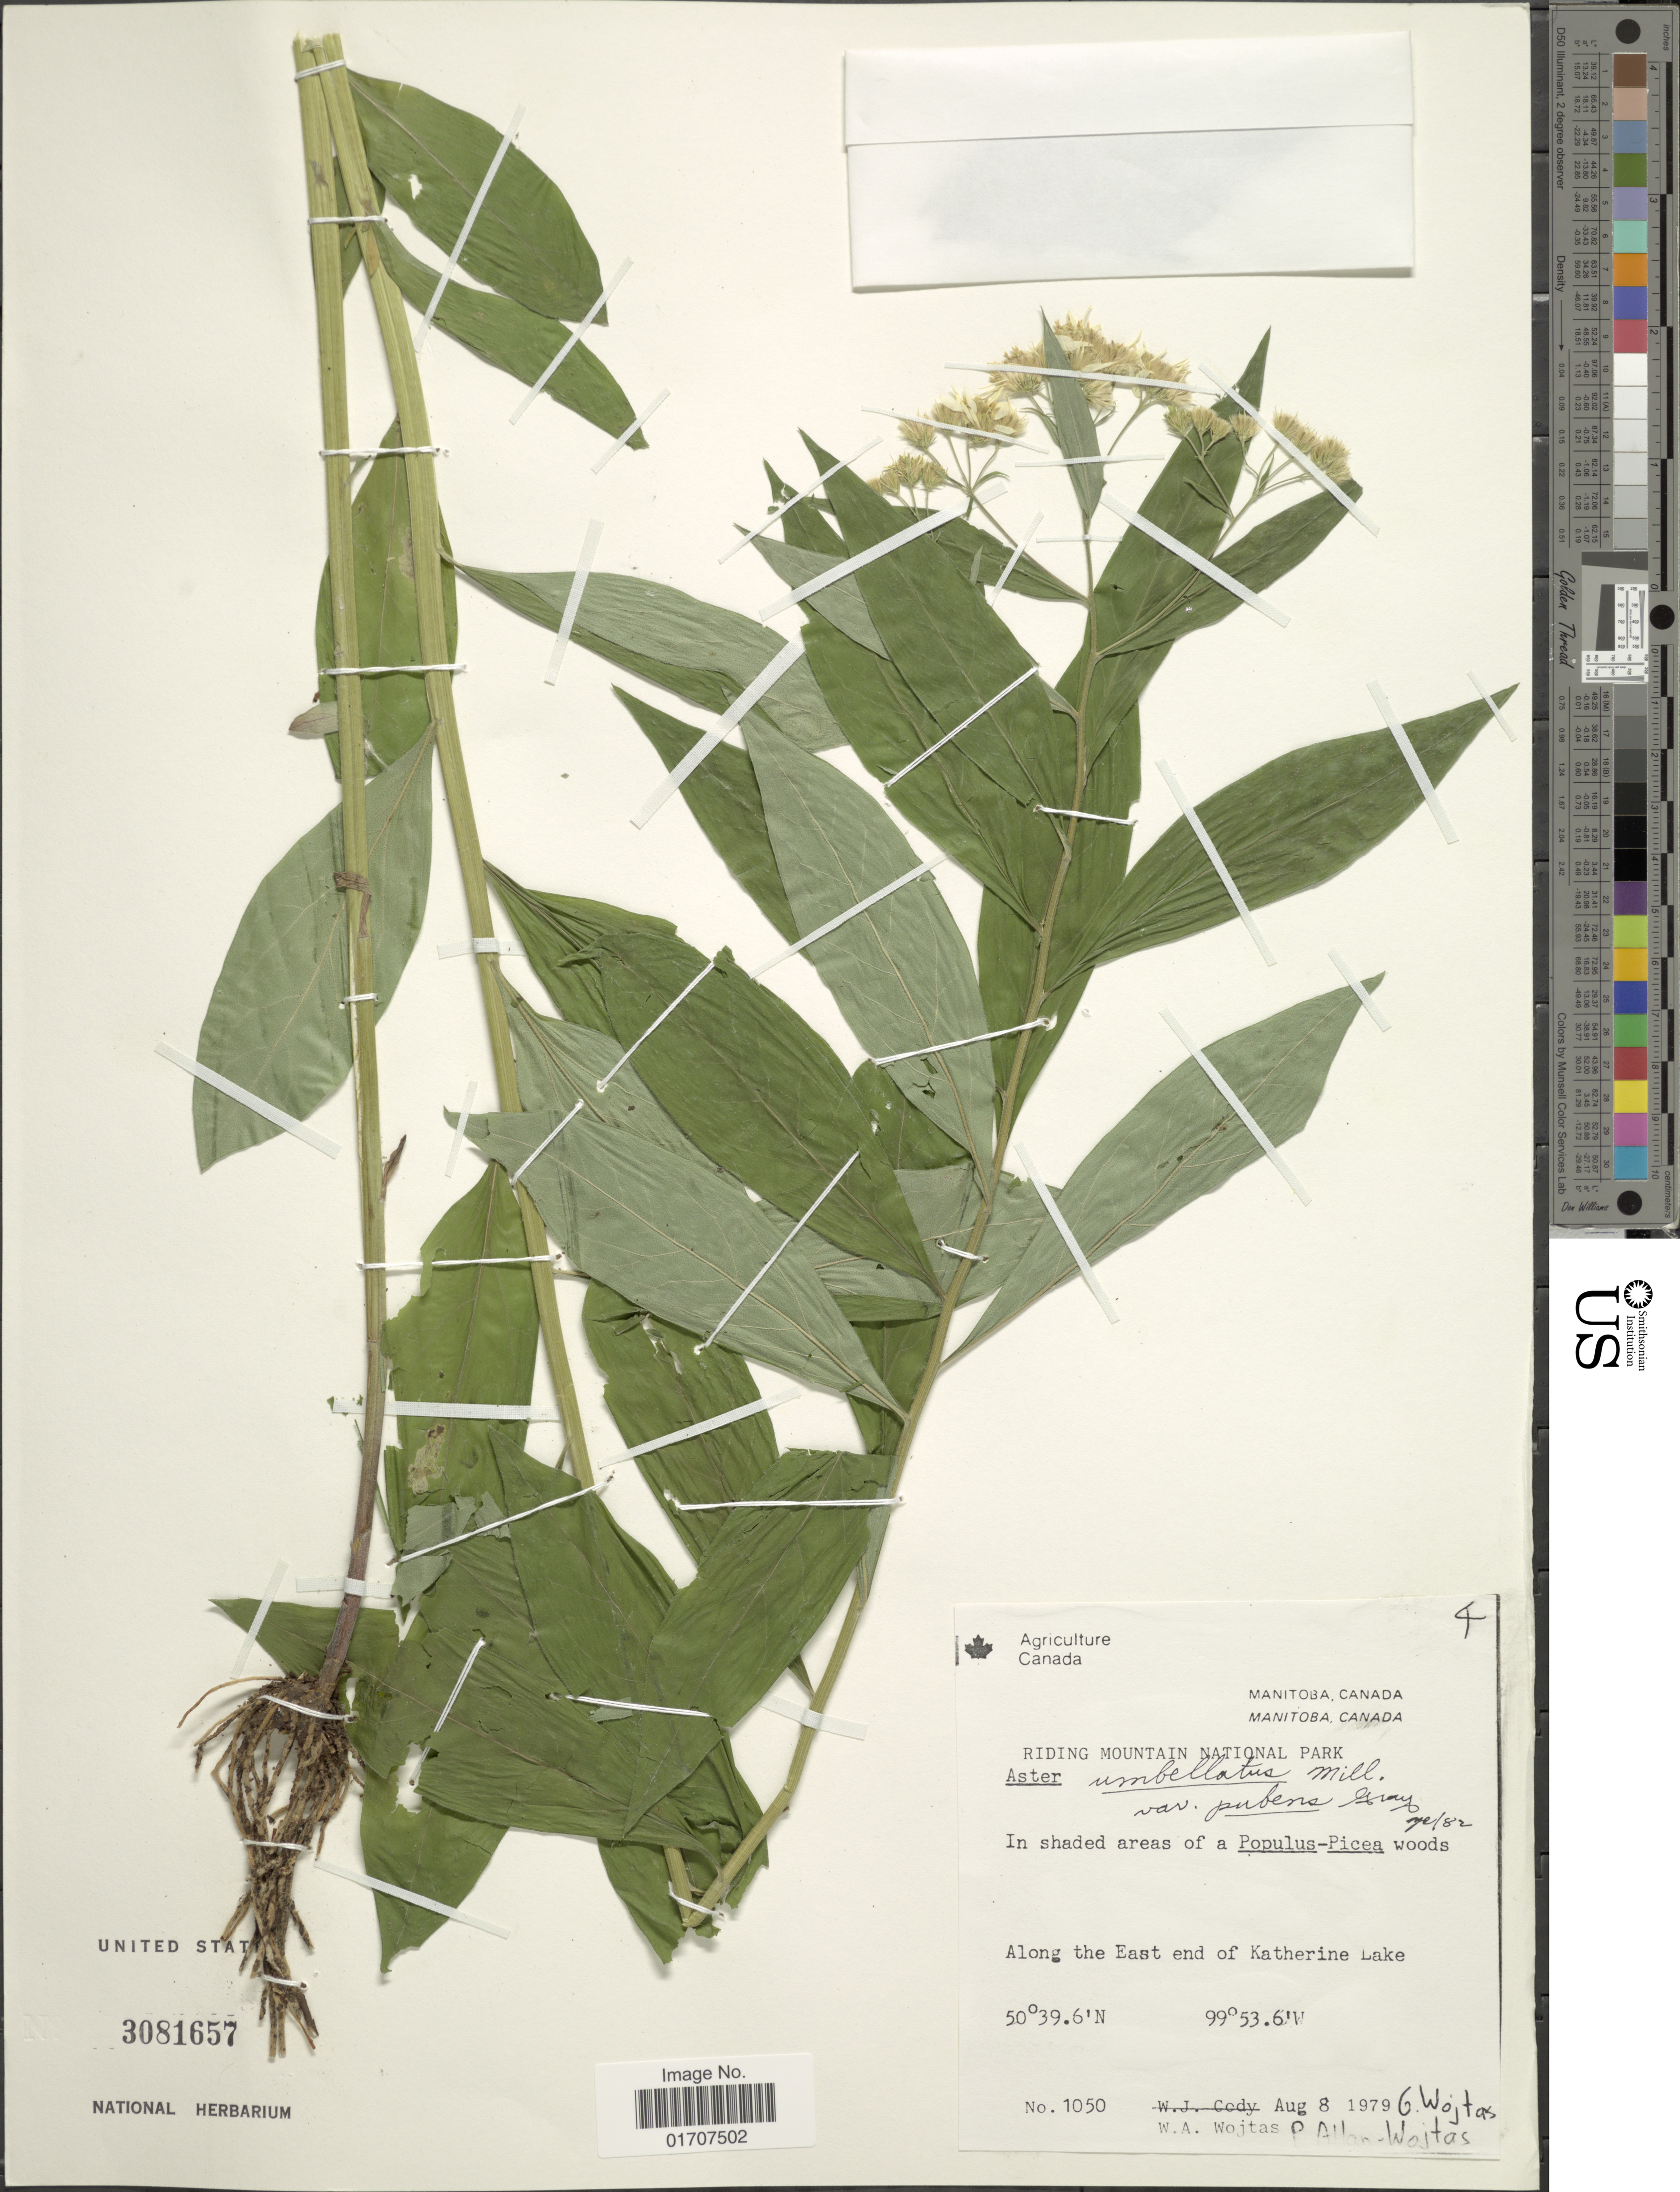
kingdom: Plantae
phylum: Tracheophyta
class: Magnoliopsida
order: Asterales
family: Asteraceae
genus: Doellingeria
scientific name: Doellingeria umbellata var. pubens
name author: (A. Gray) Britton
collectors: W. Wojtas, G. Wojtas & P. Allan-Wojtas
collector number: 1050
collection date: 1979-08-08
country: Canada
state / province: Manitoba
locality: Riding Mountain National Park, Along the East end of Katherine Lake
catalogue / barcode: US 3081657